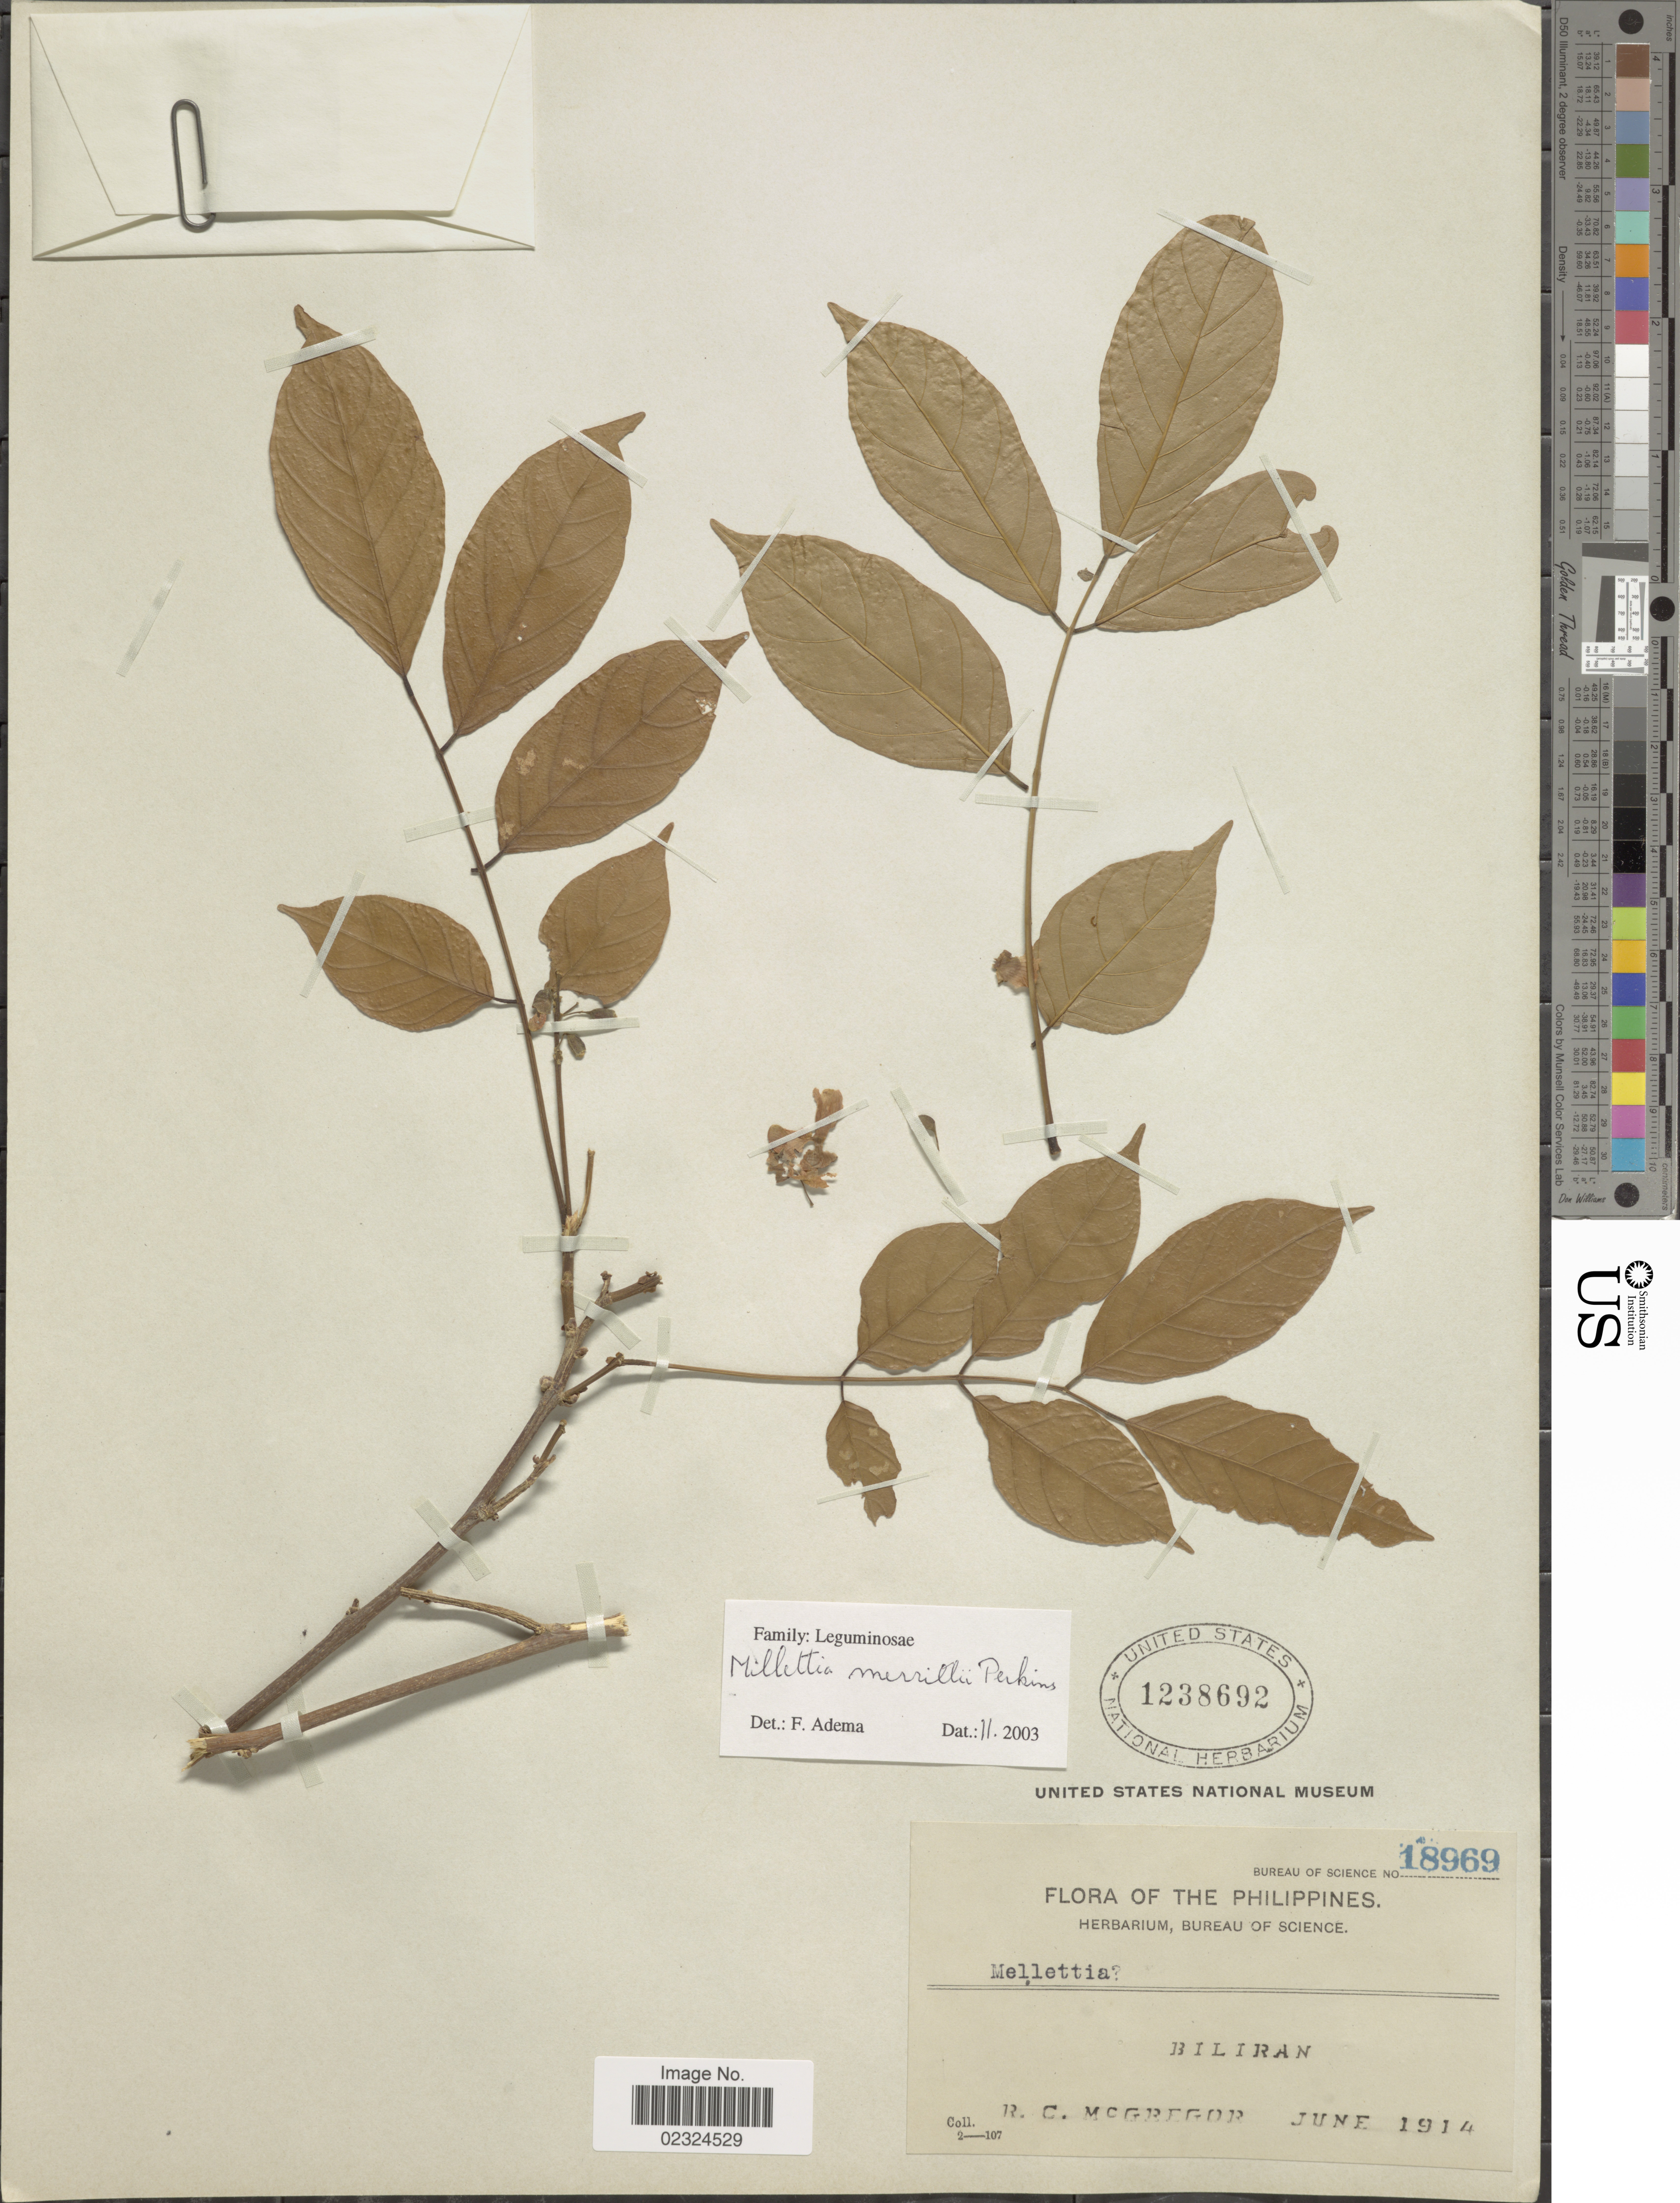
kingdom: Plantae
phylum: Tracheophyta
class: Magnoliopsida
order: Fabales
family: Fabaceae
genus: Millettia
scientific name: Millettia merrillii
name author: Perkins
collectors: R. C. McGregor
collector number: Bureau of Science 18969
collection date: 1914-06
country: Philippines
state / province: Eastern Visayas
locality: Biliran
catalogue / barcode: US 1238692